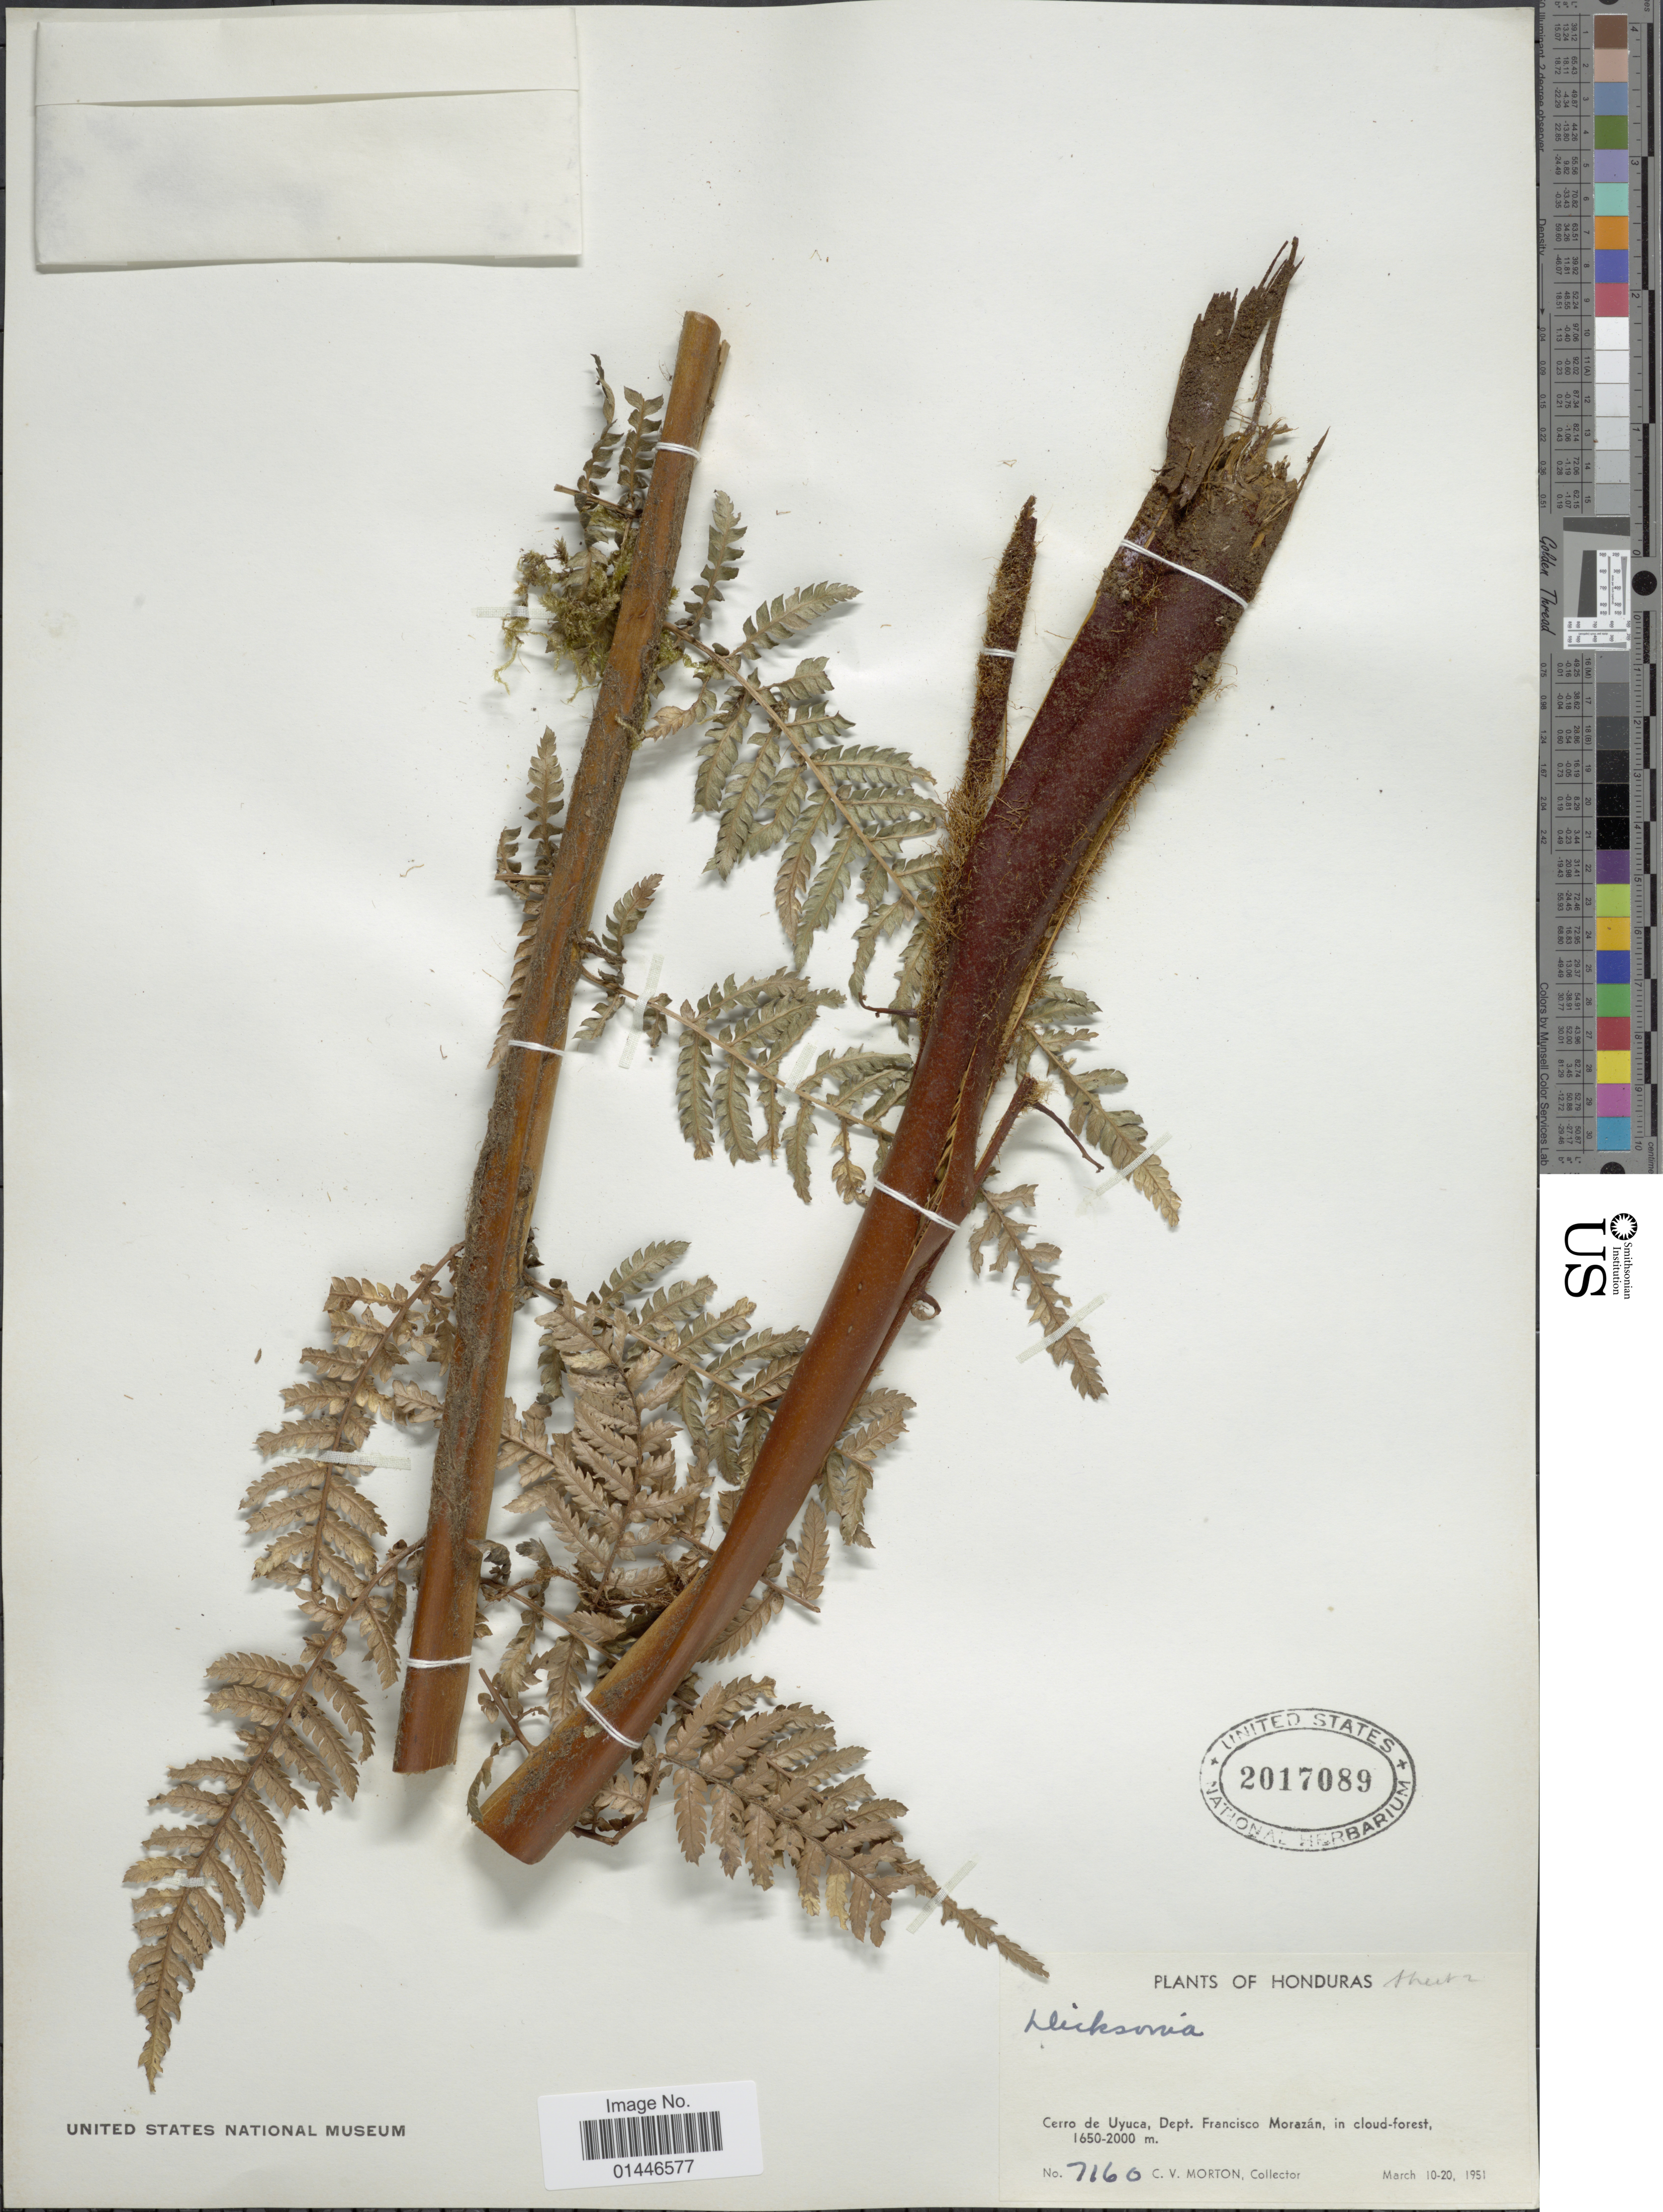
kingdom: Plantae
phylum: Tracheophyta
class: Polypodiopsida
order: Cyatheales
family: Dicksoniaceae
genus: Dicksonia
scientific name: Dicksonia gigantea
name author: H. Karst.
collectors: C. V. Morton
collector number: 7160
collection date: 1951-03-10/1951-03-20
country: Honduras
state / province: Fco. Morazán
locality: Cerro de Uyuca, Dept. Francisco Morazan, in cloud forest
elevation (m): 1650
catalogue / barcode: US 2017089